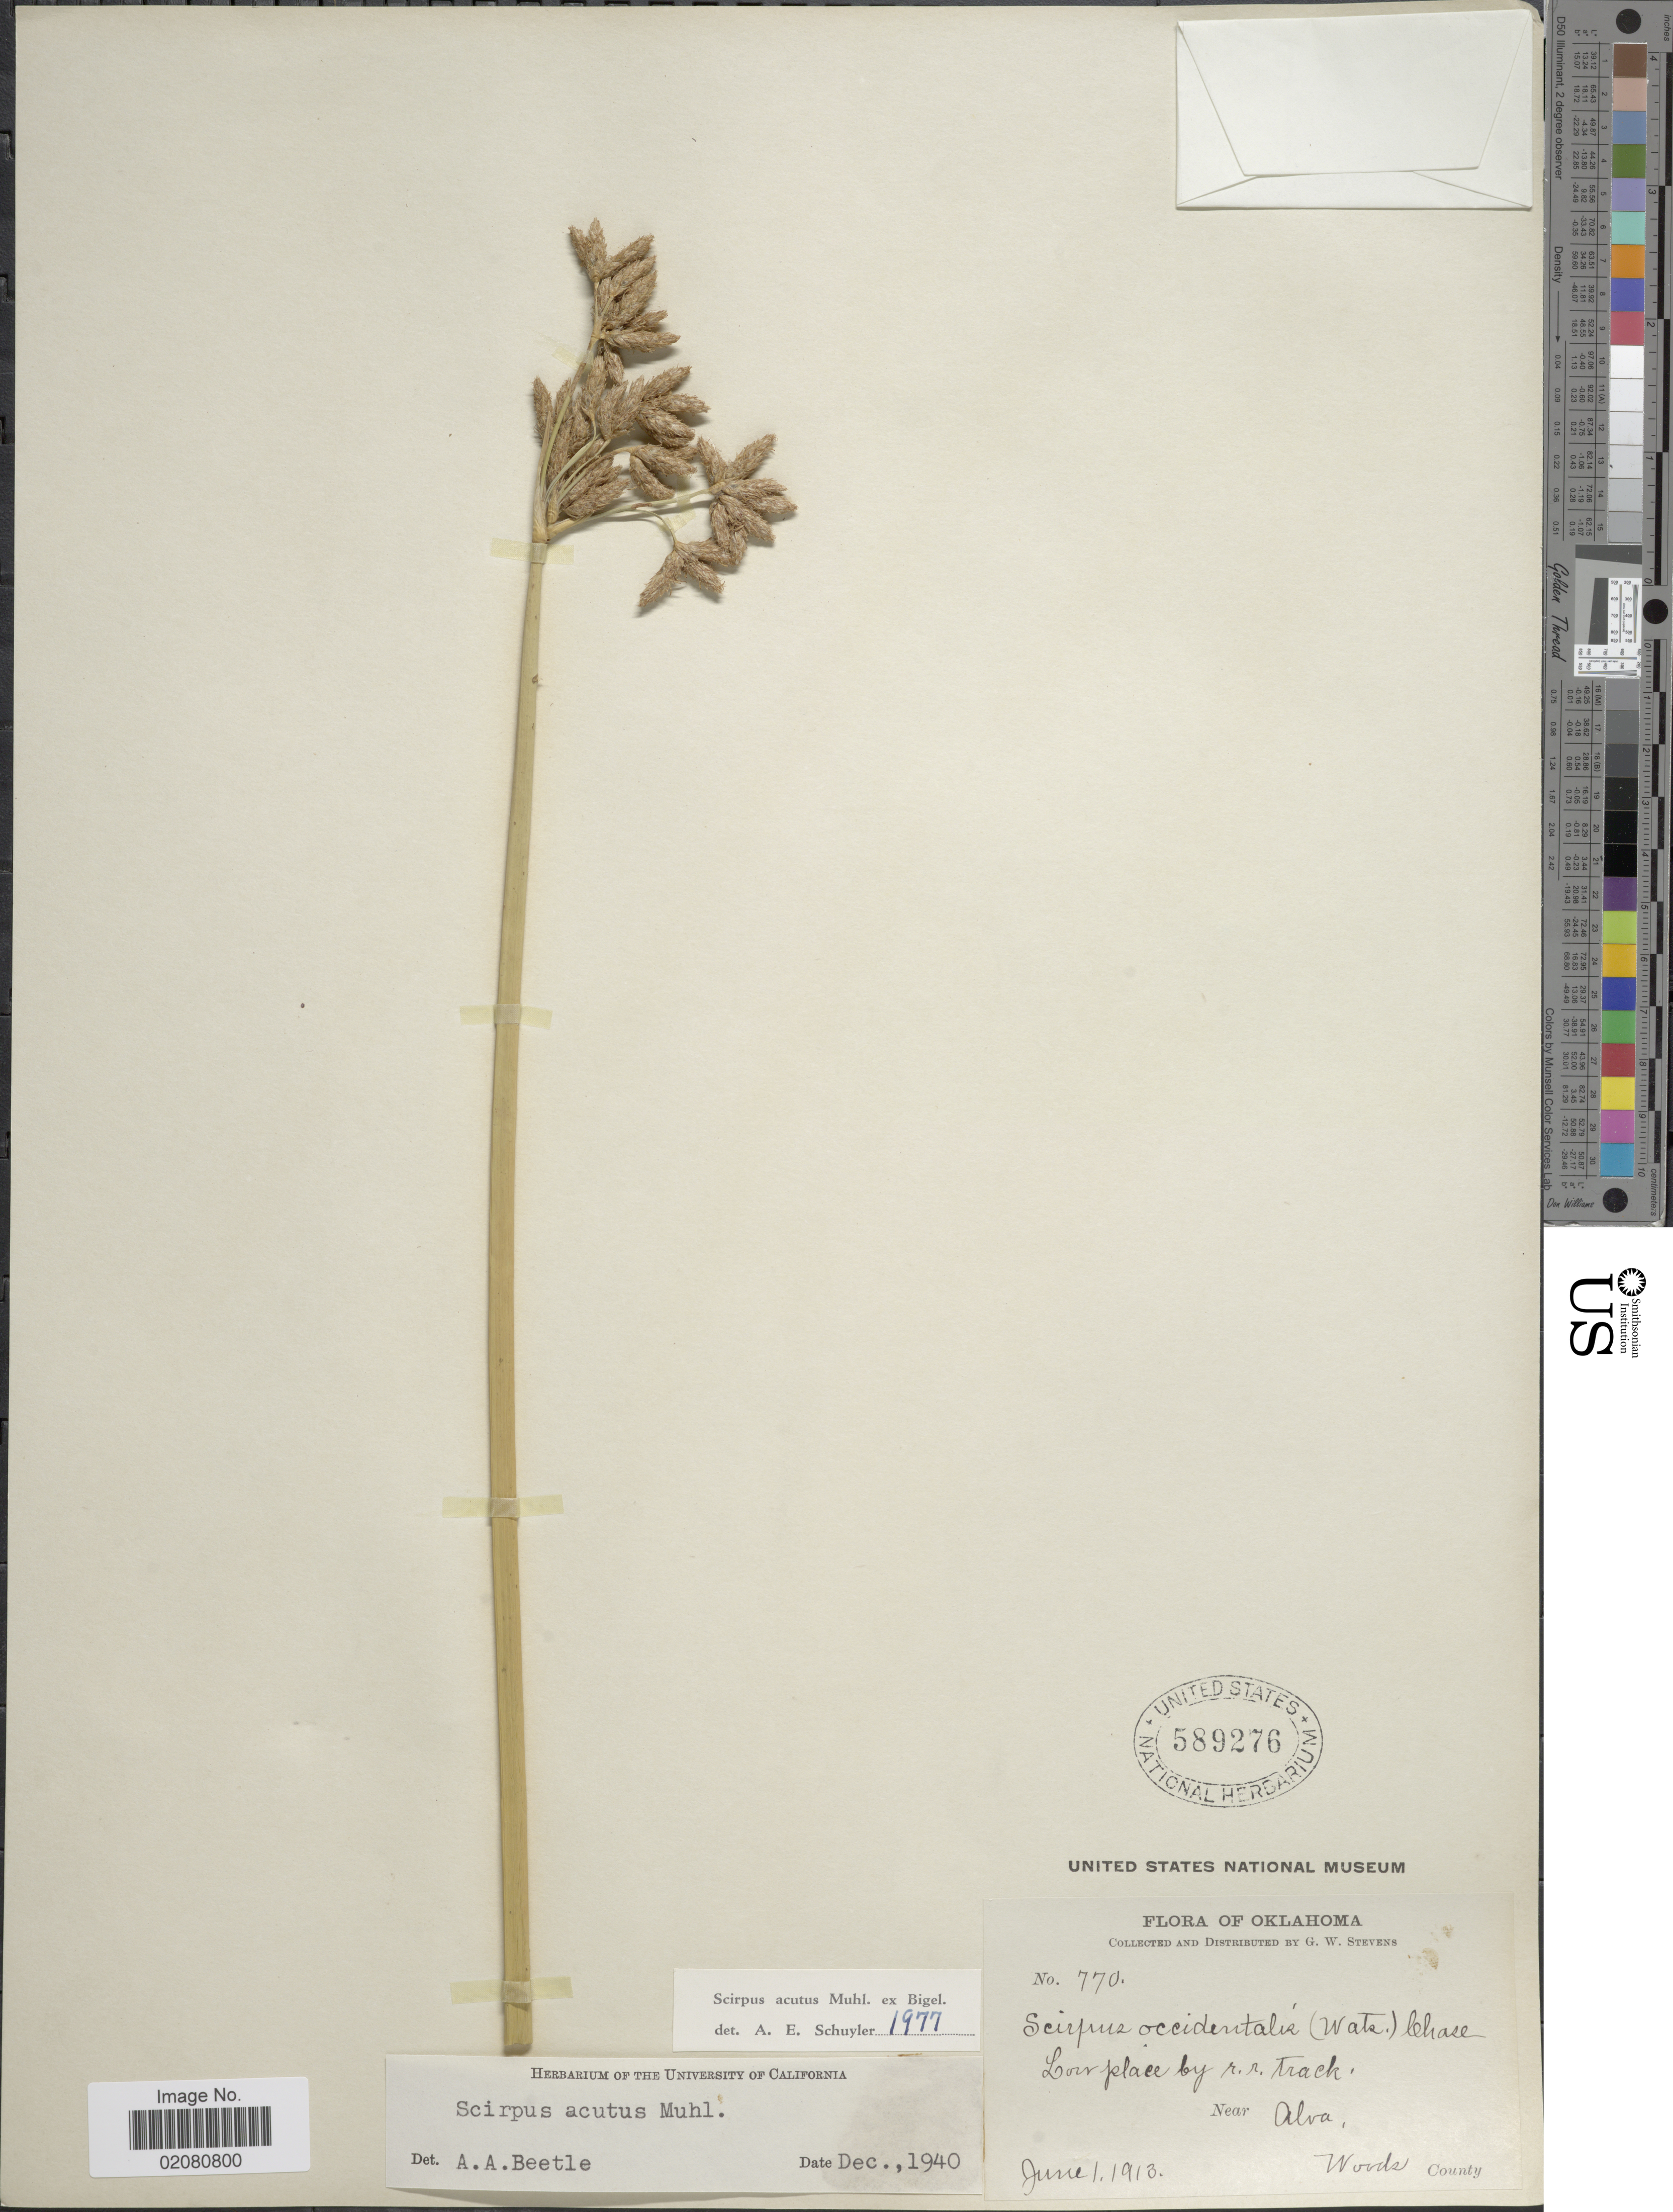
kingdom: Plantae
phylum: Tracheophyta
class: Liliopsida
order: Poales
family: Cyperaceae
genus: Schoenoplectus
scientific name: Schoenoplectus acutus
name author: (Muhl. ex Bigelow) Á. Löve & D. Löve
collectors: G. W. Stevens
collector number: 770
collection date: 1913-06-01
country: United States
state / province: Oklahoma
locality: Low place by r.r. track. Near Alva, Woods County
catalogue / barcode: US 589276